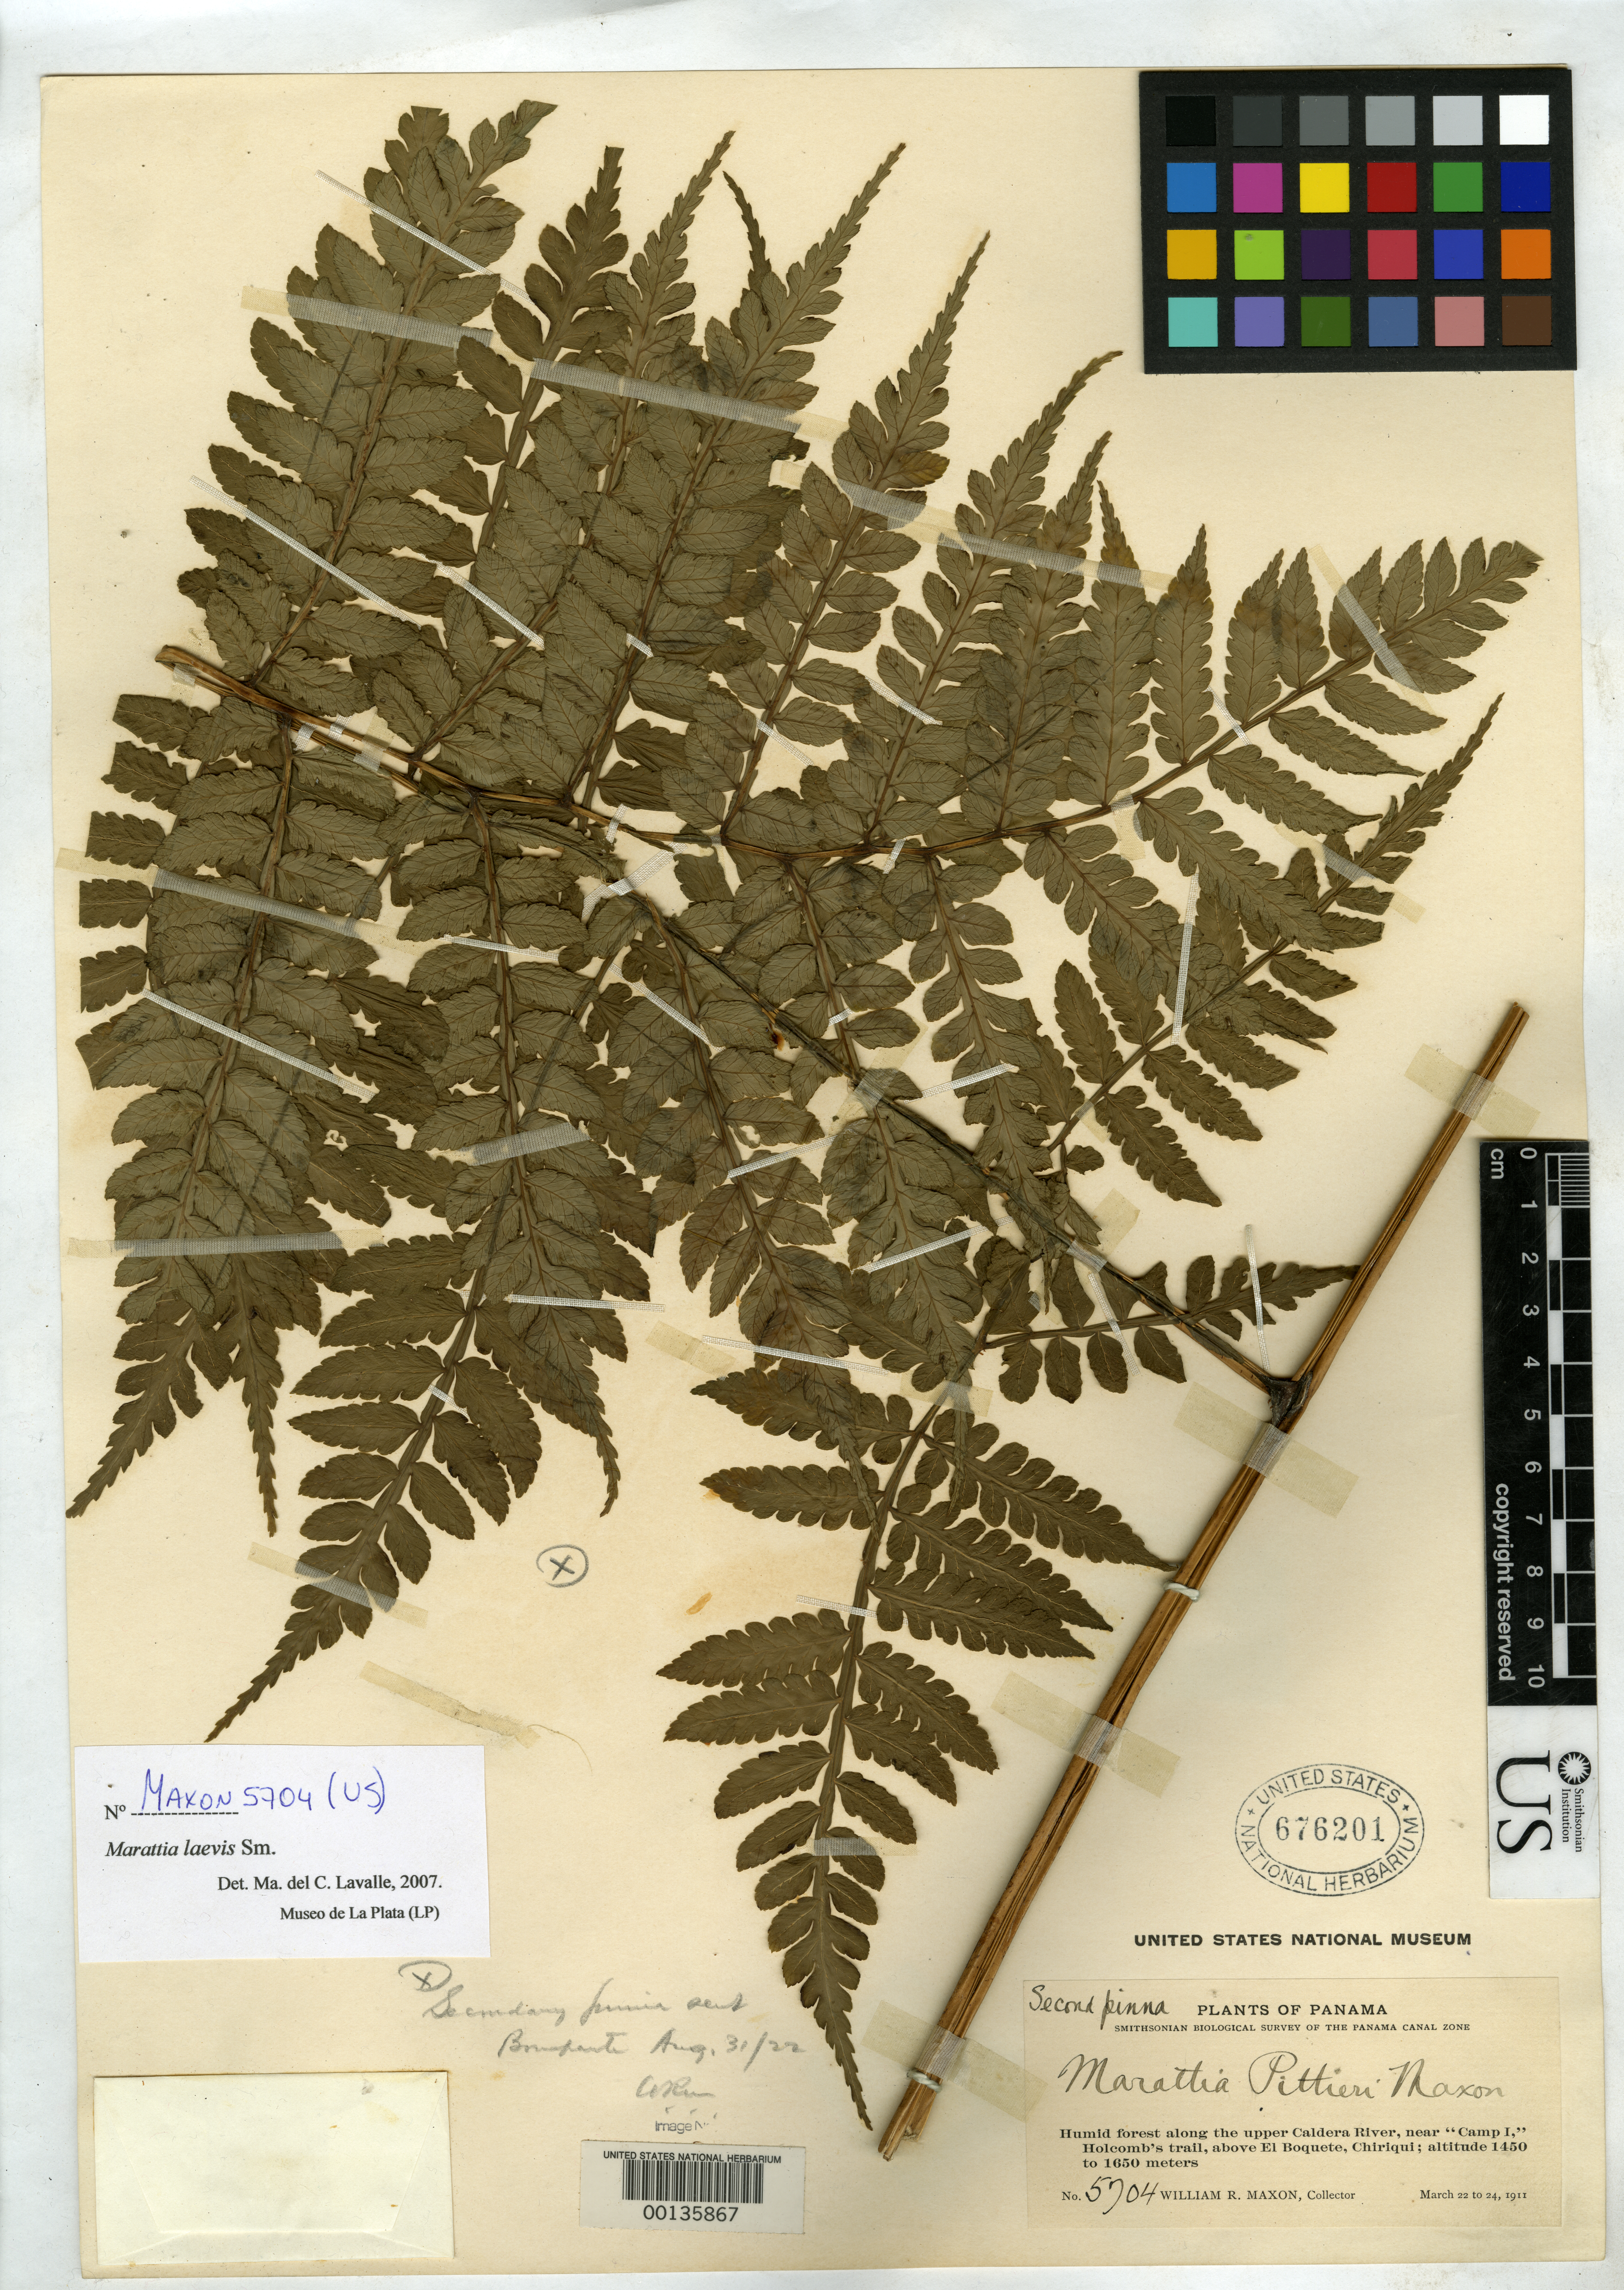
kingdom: Plantae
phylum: Tracheophyta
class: Polypodiopsida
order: Marattiales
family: Marattiaceae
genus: Marattia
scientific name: Marattia pittieri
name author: Maxon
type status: Holotype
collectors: W. R. Maxon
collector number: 5704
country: Panama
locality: NW of Boquete towards Parque Nacional Volcan Baru.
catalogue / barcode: US 676201